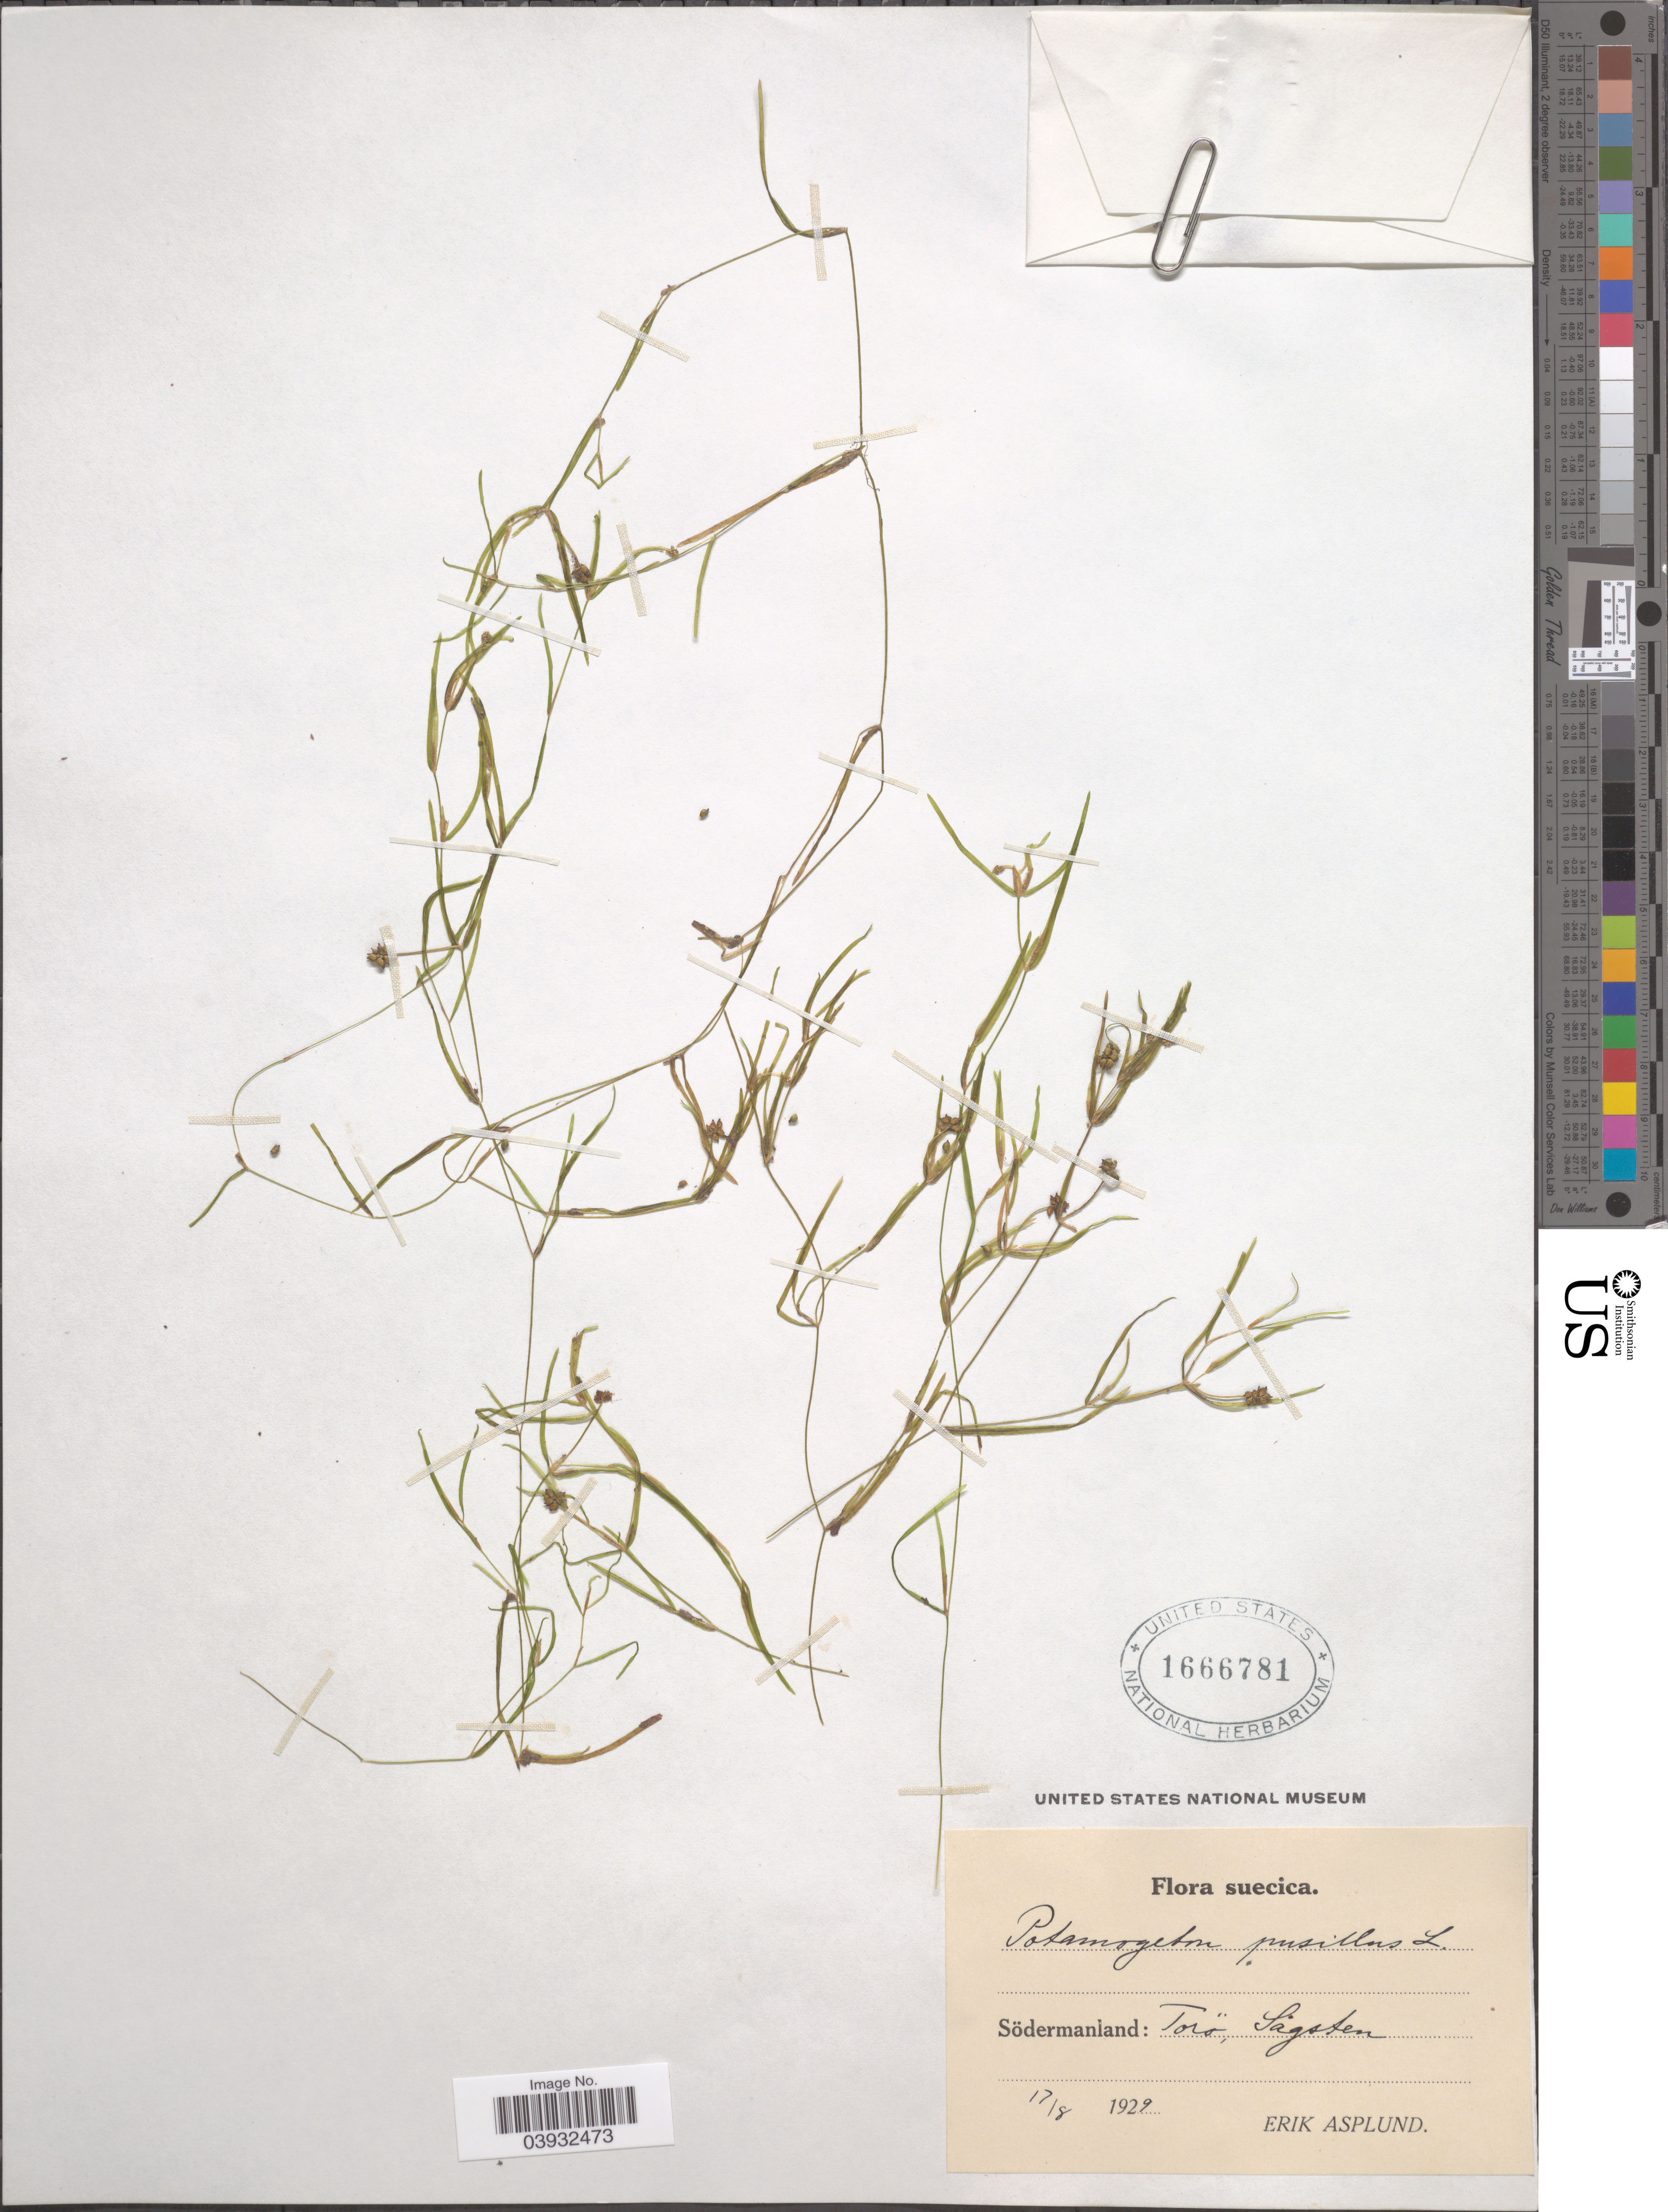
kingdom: Plantae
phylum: Tracheophyta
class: Liliopsida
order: Alismatales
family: Potamogetonaceae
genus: Potamogeton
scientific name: Potamogeton pusillus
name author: L.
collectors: E. Asplund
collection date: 1929-08-17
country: Sweden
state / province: Sodermanland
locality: Suecica. Södermanland: Torö, Sågsten.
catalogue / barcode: US 1666781